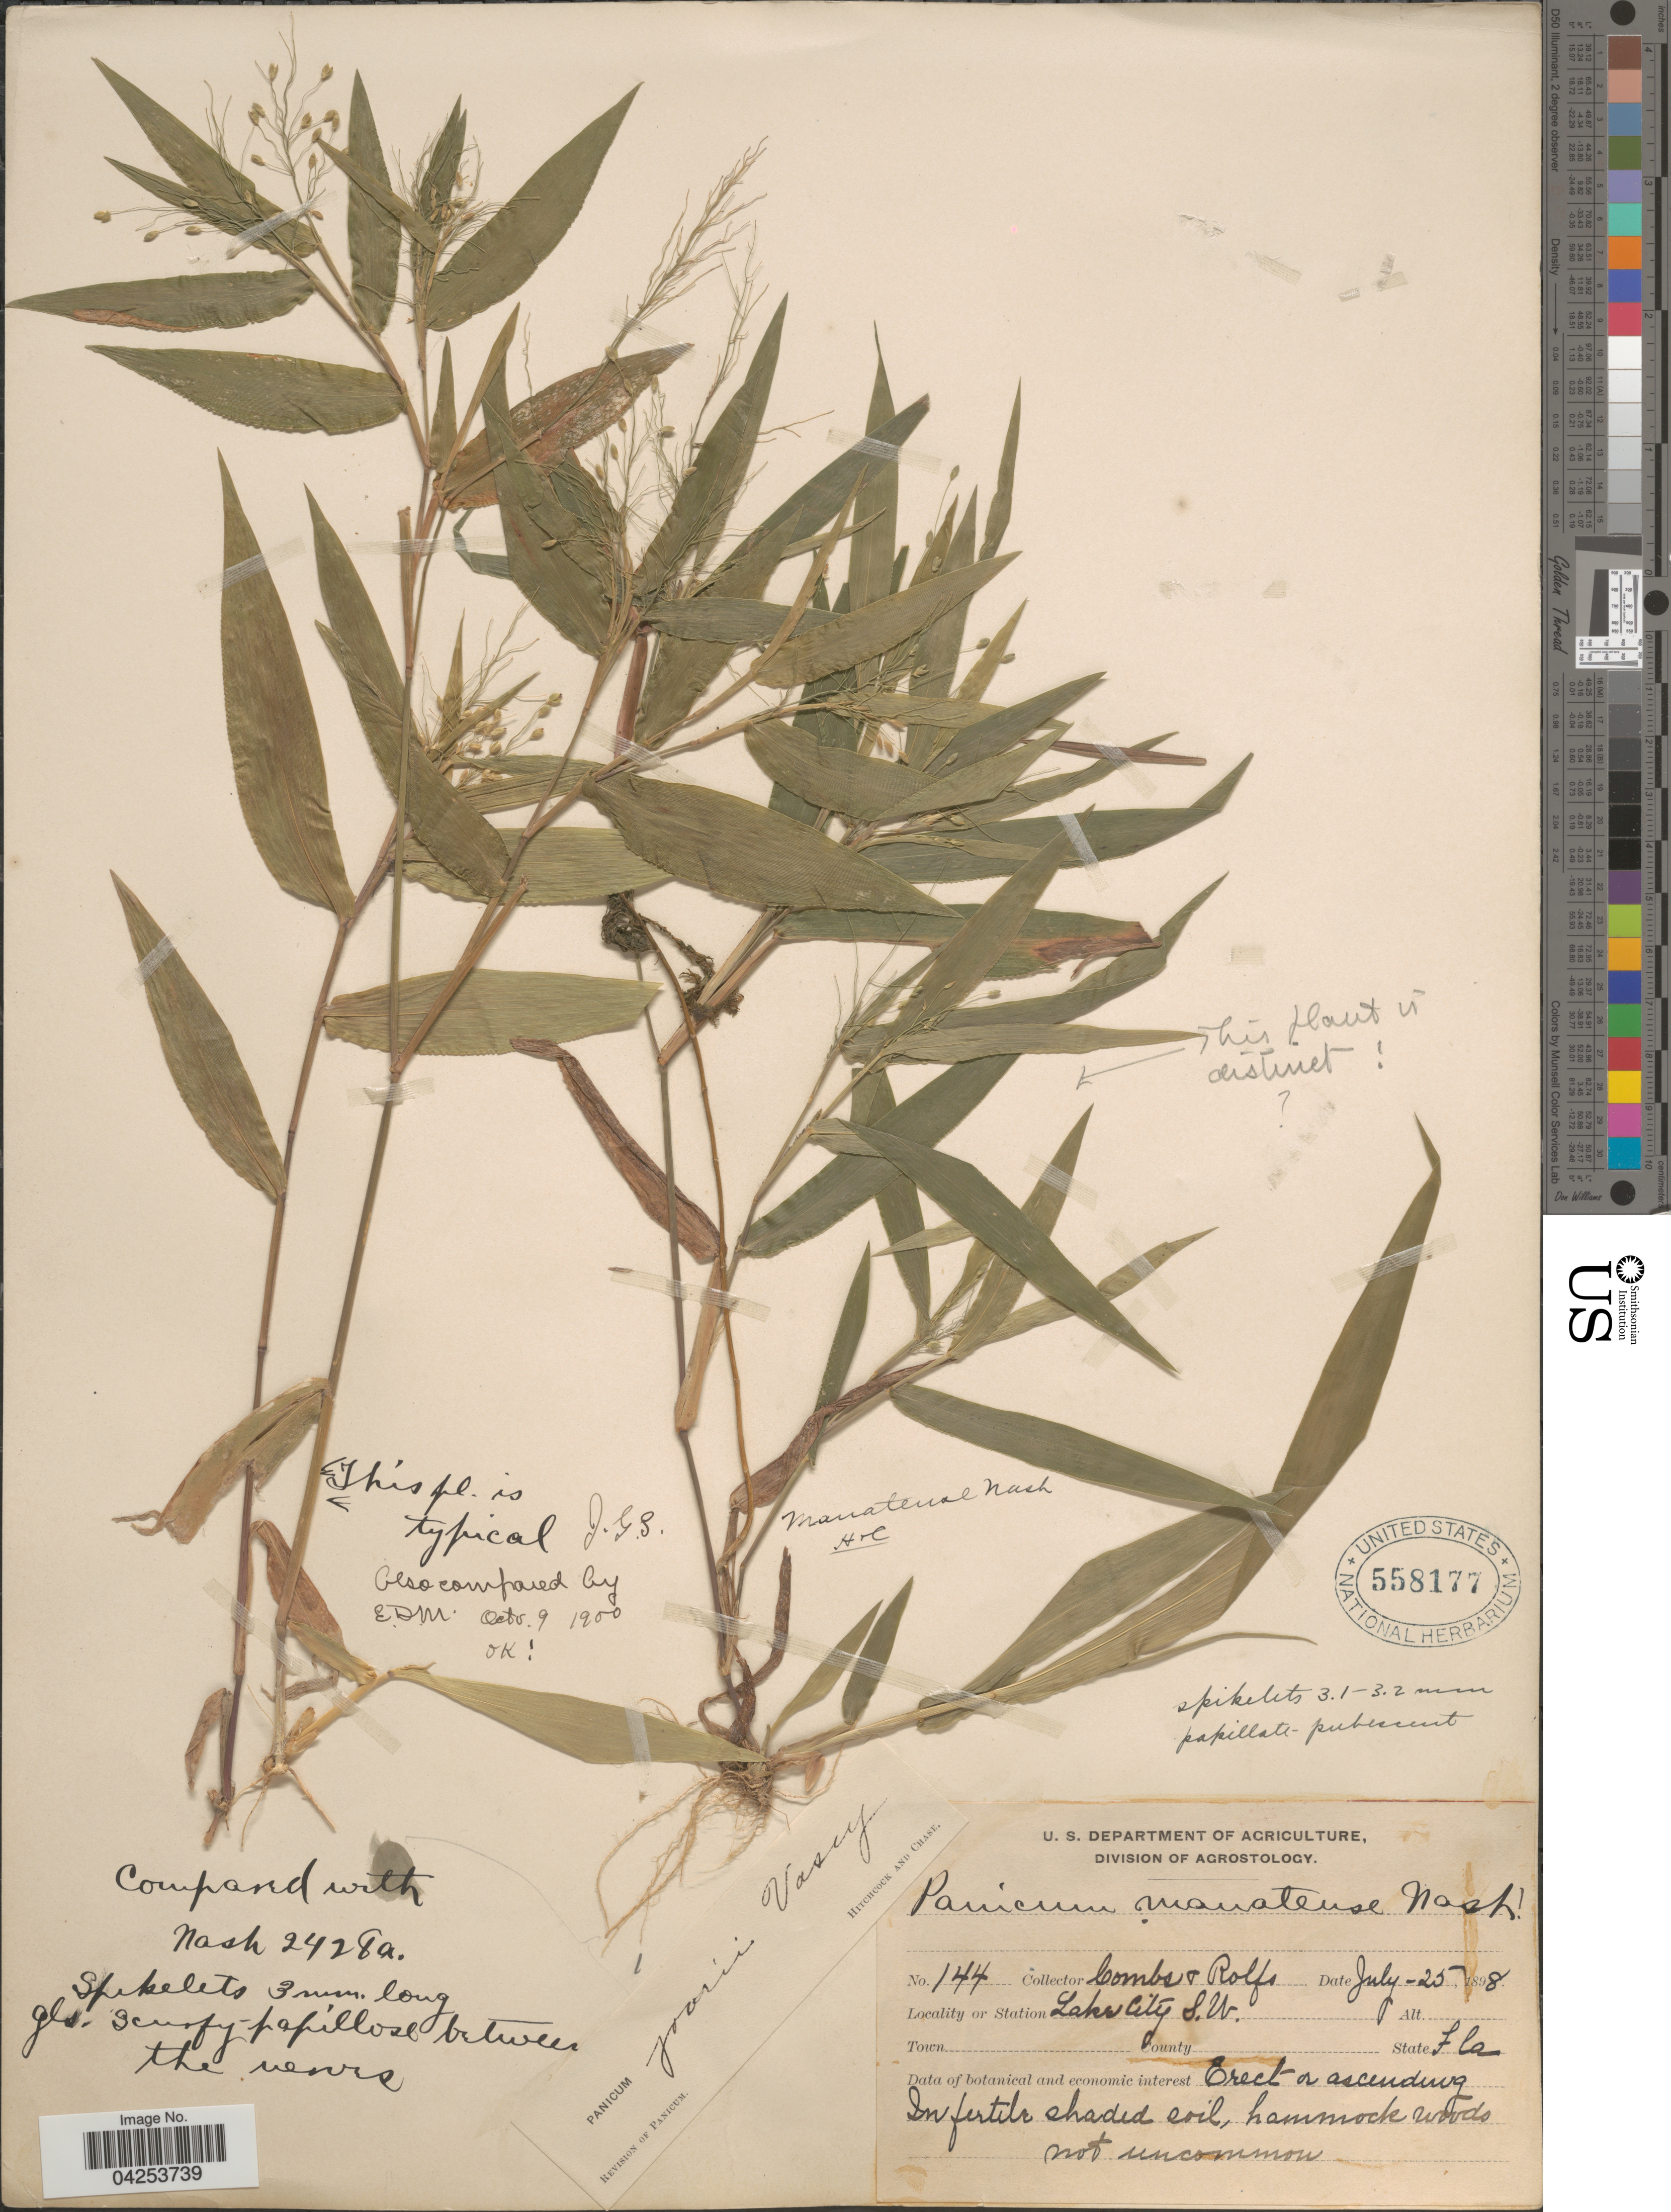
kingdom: Plantae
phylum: Tracheophyta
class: Liliopsida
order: Poales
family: Poaceae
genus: Dichanthelium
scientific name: Dichanthelium commutatum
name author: (Schult.) Gould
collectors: -. Combs & Rolfs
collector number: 144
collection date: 1898-07-25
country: United States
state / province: Florida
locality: Lake City S.W.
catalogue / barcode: US 558177